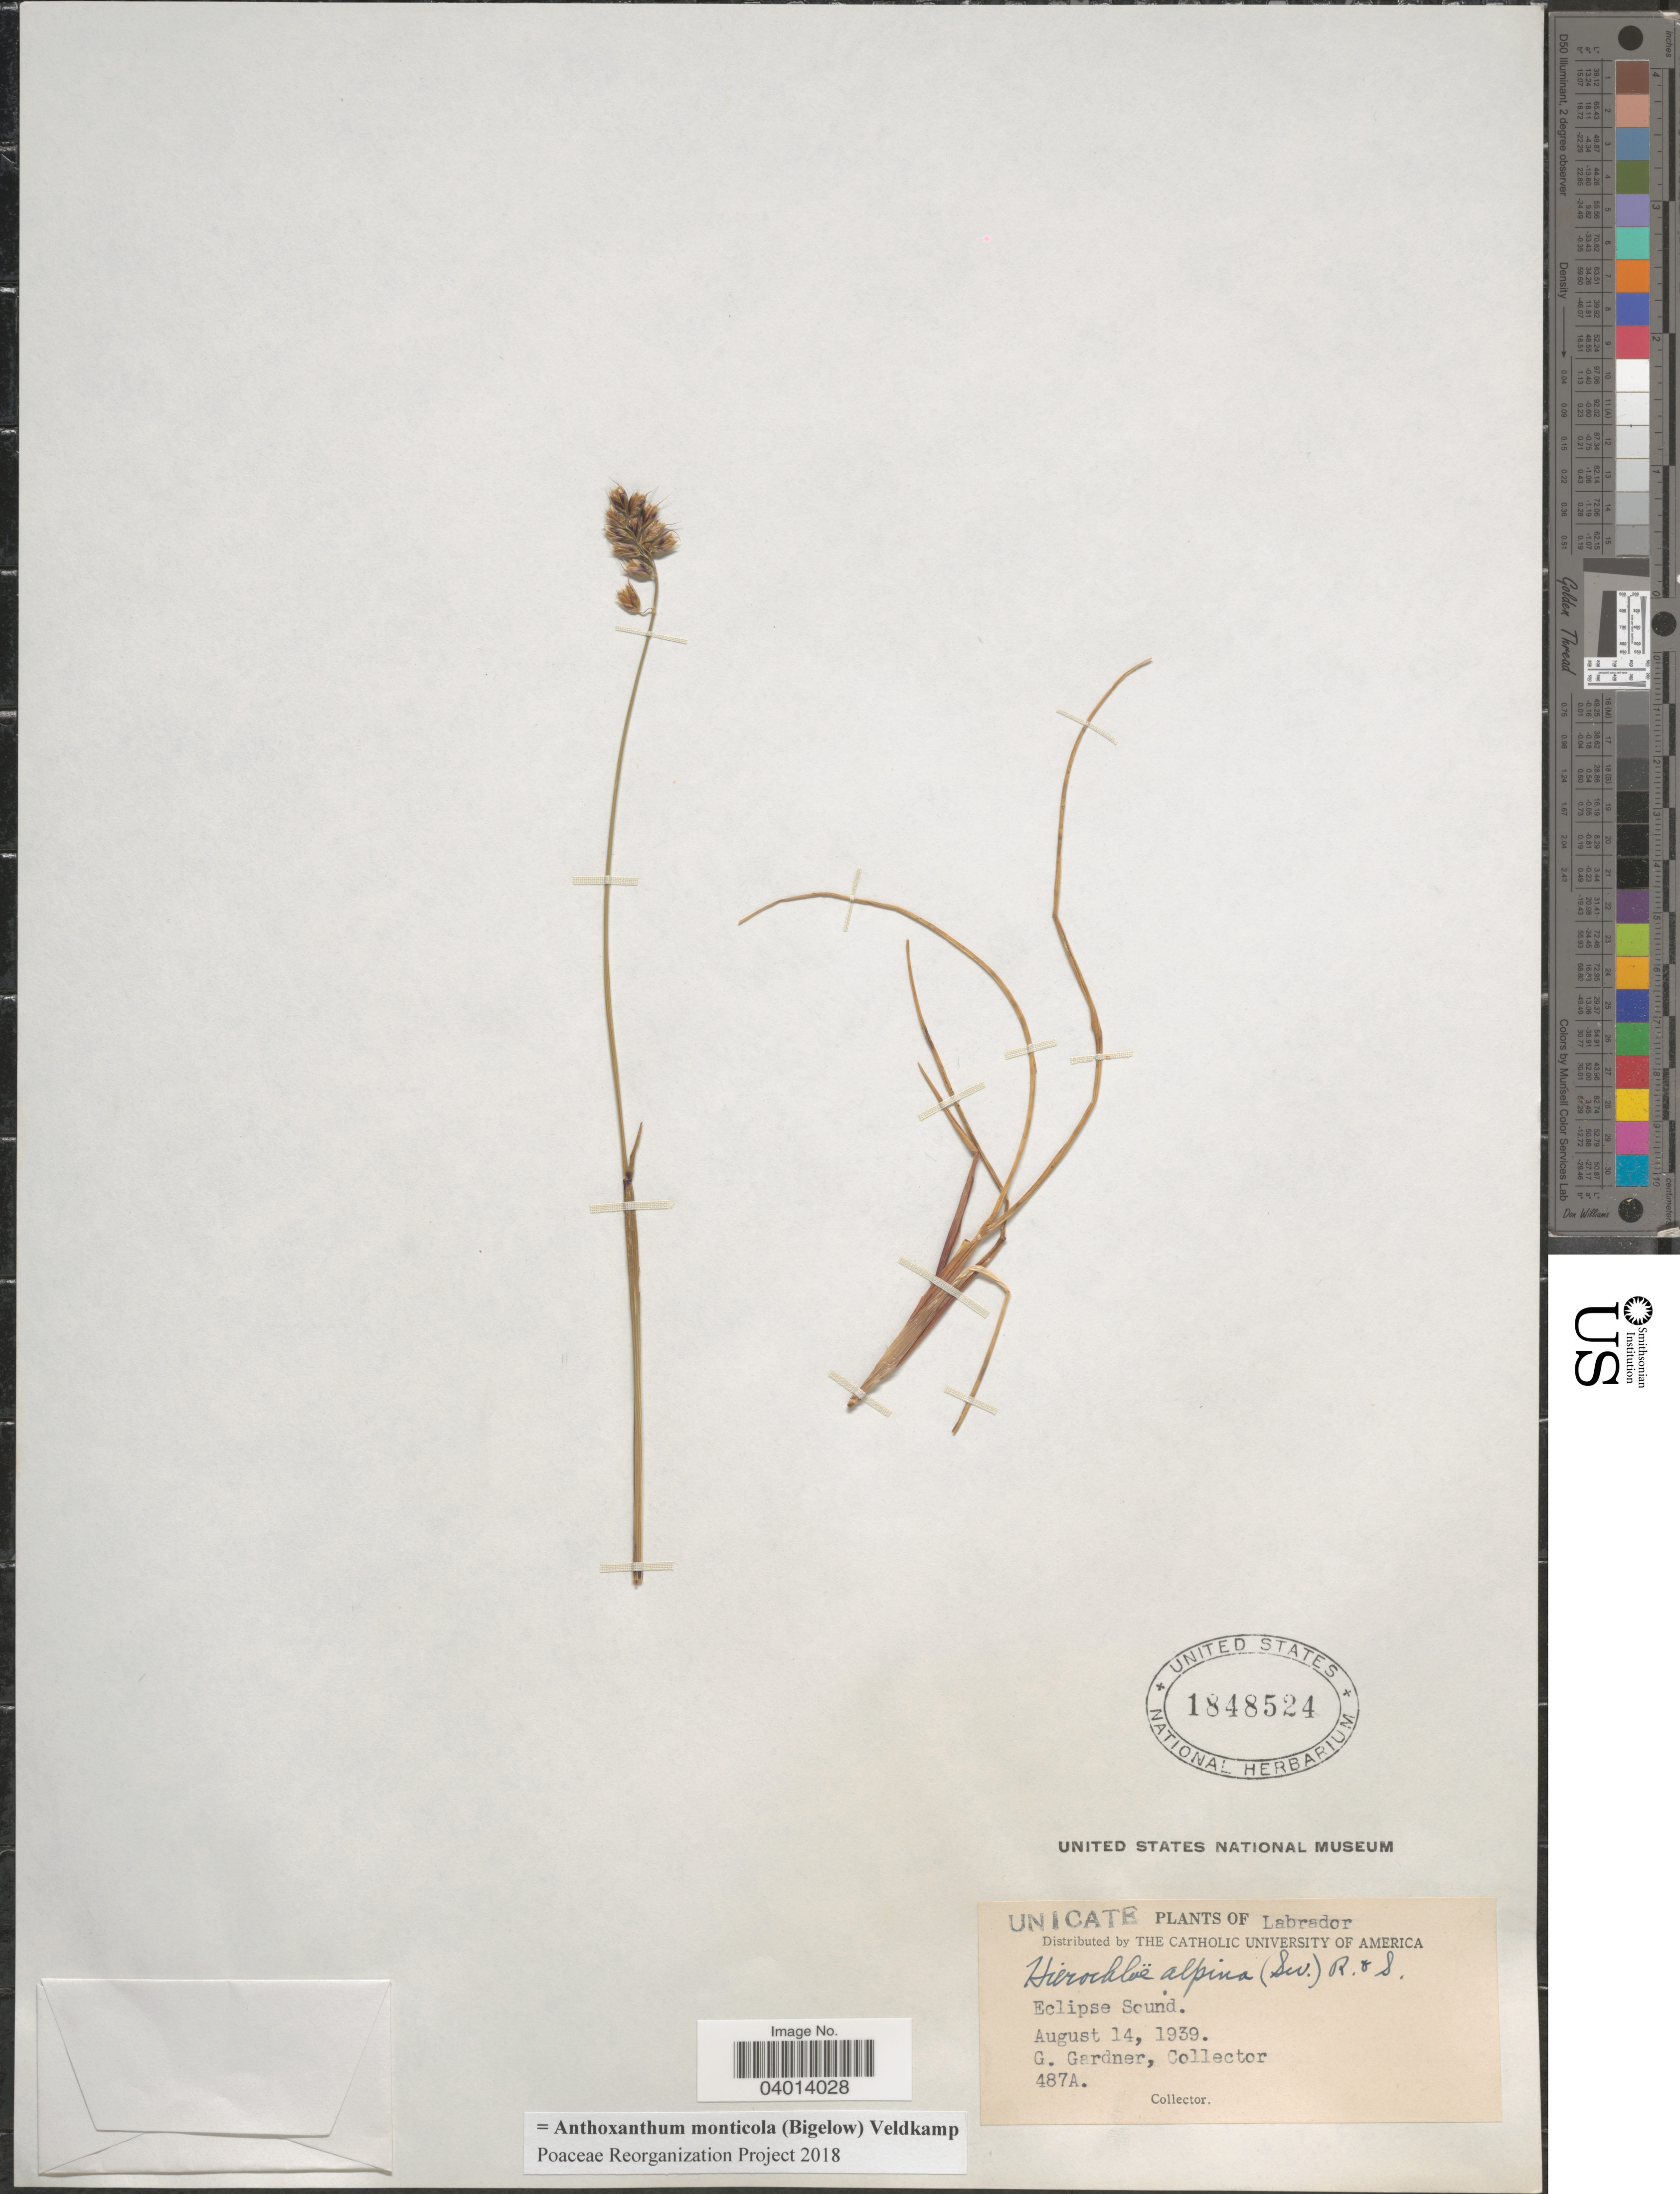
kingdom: Plantae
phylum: Tracheophyta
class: Liliopsida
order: Poales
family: Poaceae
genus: Anthoxanthum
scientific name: Anthoxanthum monticola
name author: (Bigelow) Veldkamp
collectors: G. Gardner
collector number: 487A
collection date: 1939-08-14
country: Canada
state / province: Newfoundland and Labrador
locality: Labrador. Eclipse Sound.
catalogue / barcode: US 1848524